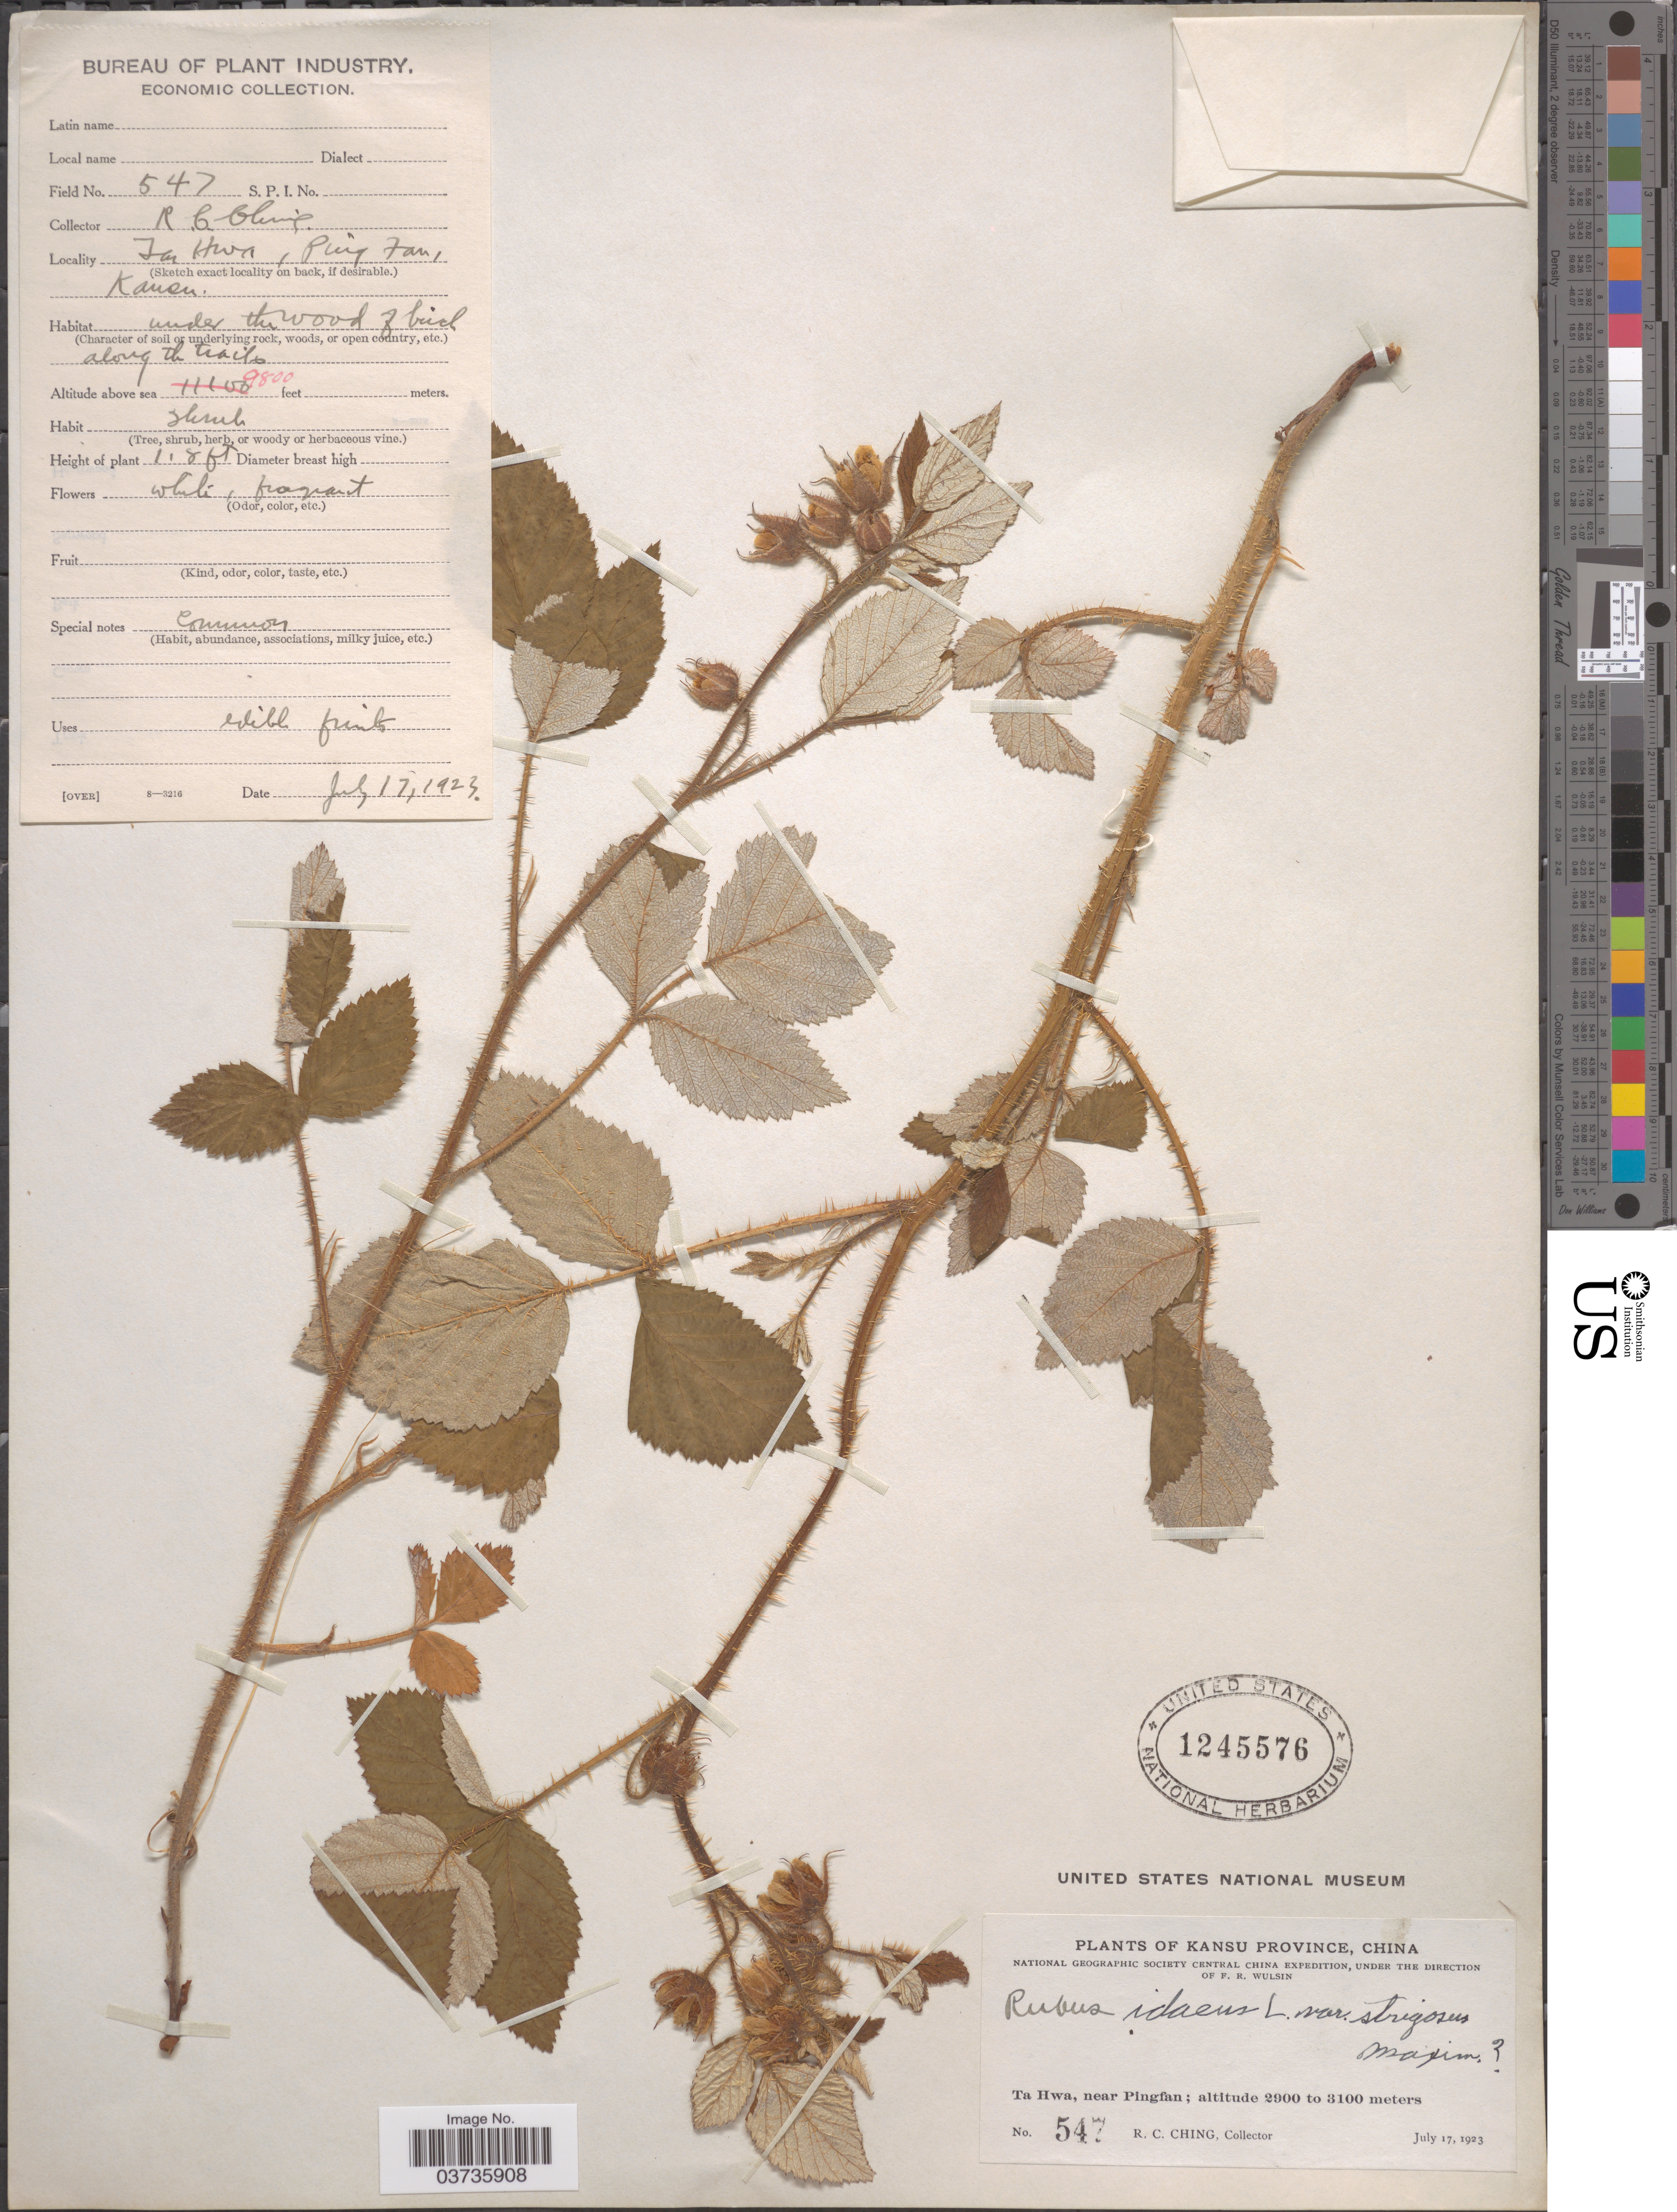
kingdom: Plantae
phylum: Tracheophyta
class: Magnoliopsida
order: Rosales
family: Rosaceae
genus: Rubus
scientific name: Rubus idaeus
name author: L.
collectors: R. C. Ching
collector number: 547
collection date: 1923-07-17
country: China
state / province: Gansu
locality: Kansu Province. Ta Hwa, near Pingfan.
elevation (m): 2987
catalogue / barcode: US 1245576